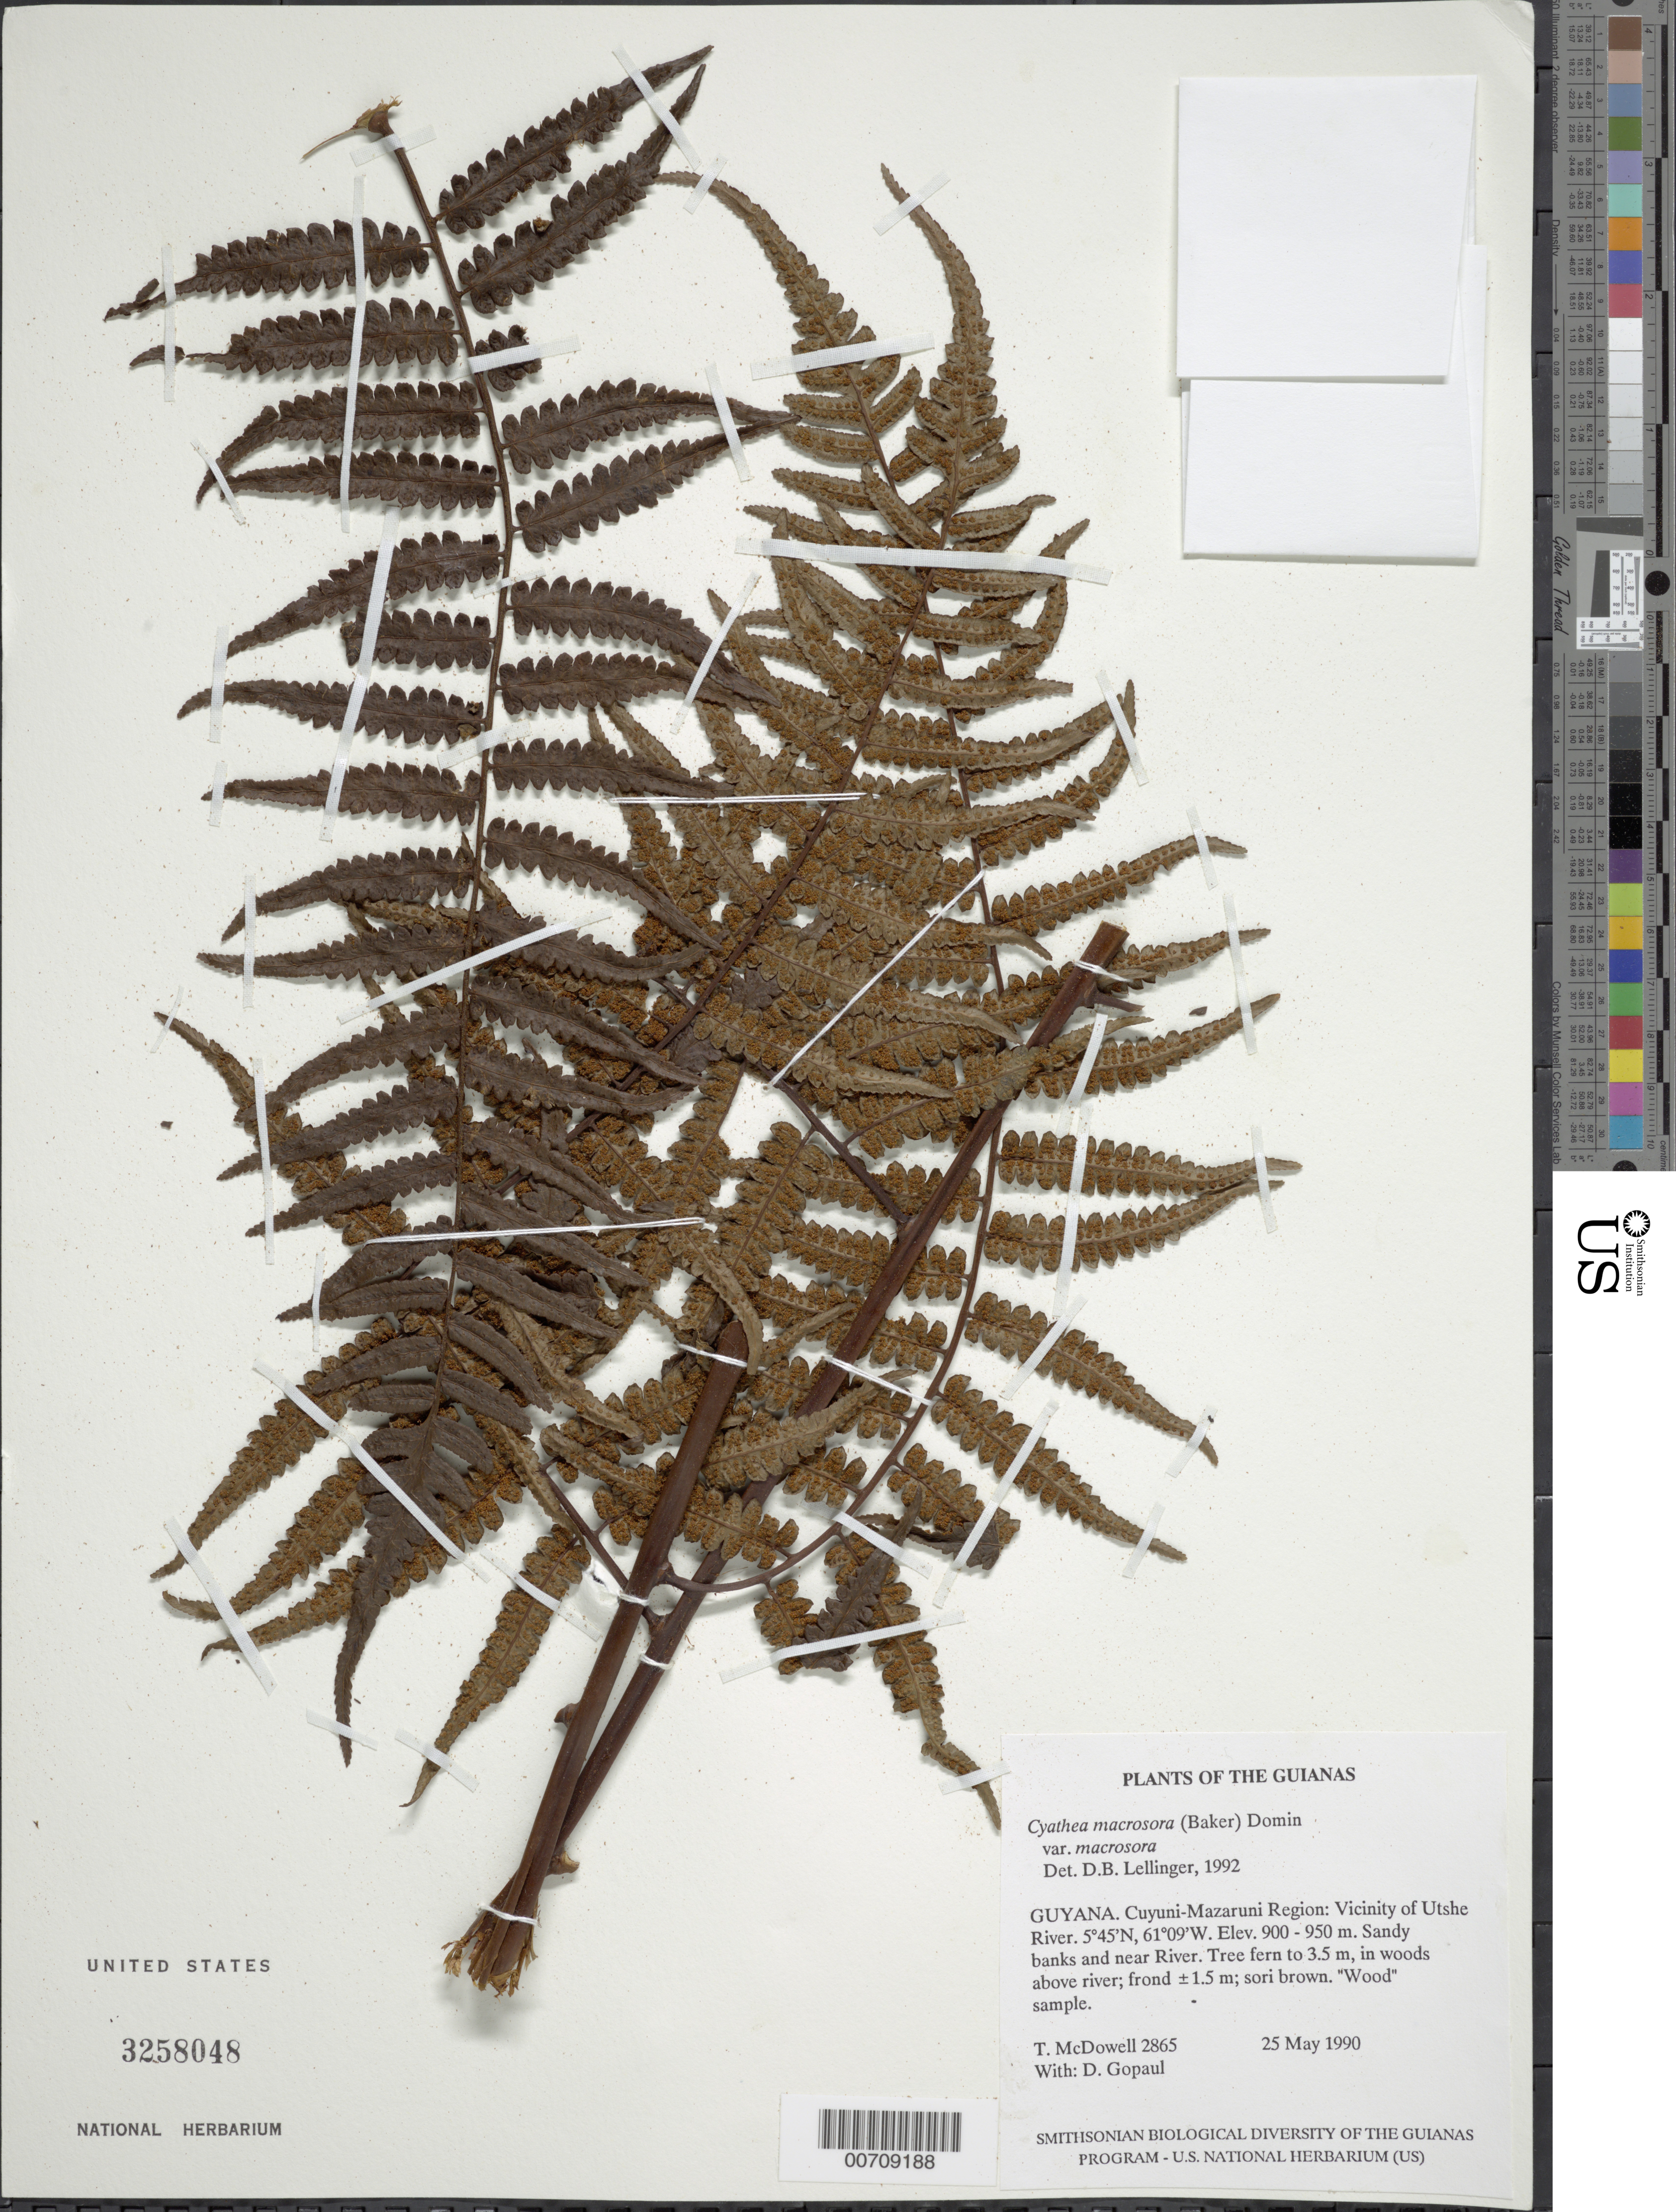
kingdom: Plantae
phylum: Tracheophyta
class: Polypodiopsida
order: Cyatheales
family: Cyatheaceae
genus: Cyathea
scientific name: Cyathea macrosora var. macrosora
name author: (Baker) Domin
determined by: Lellinger, David B., (BOT), Smithsonian Institution - National Museum of Natural History (UNITED STATES)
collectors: T. McDowell & D. Gopaul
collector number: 2865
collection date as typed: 25 May 1990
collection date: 1990-05-25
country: Guyana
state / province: Cuyuni-Mazaruni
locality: Utshi River area, along trail leading to Venezuela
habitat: Sandy banks and near river, hillside forest, and hilltop sand savanna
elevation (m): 900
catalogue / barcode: US 3258048